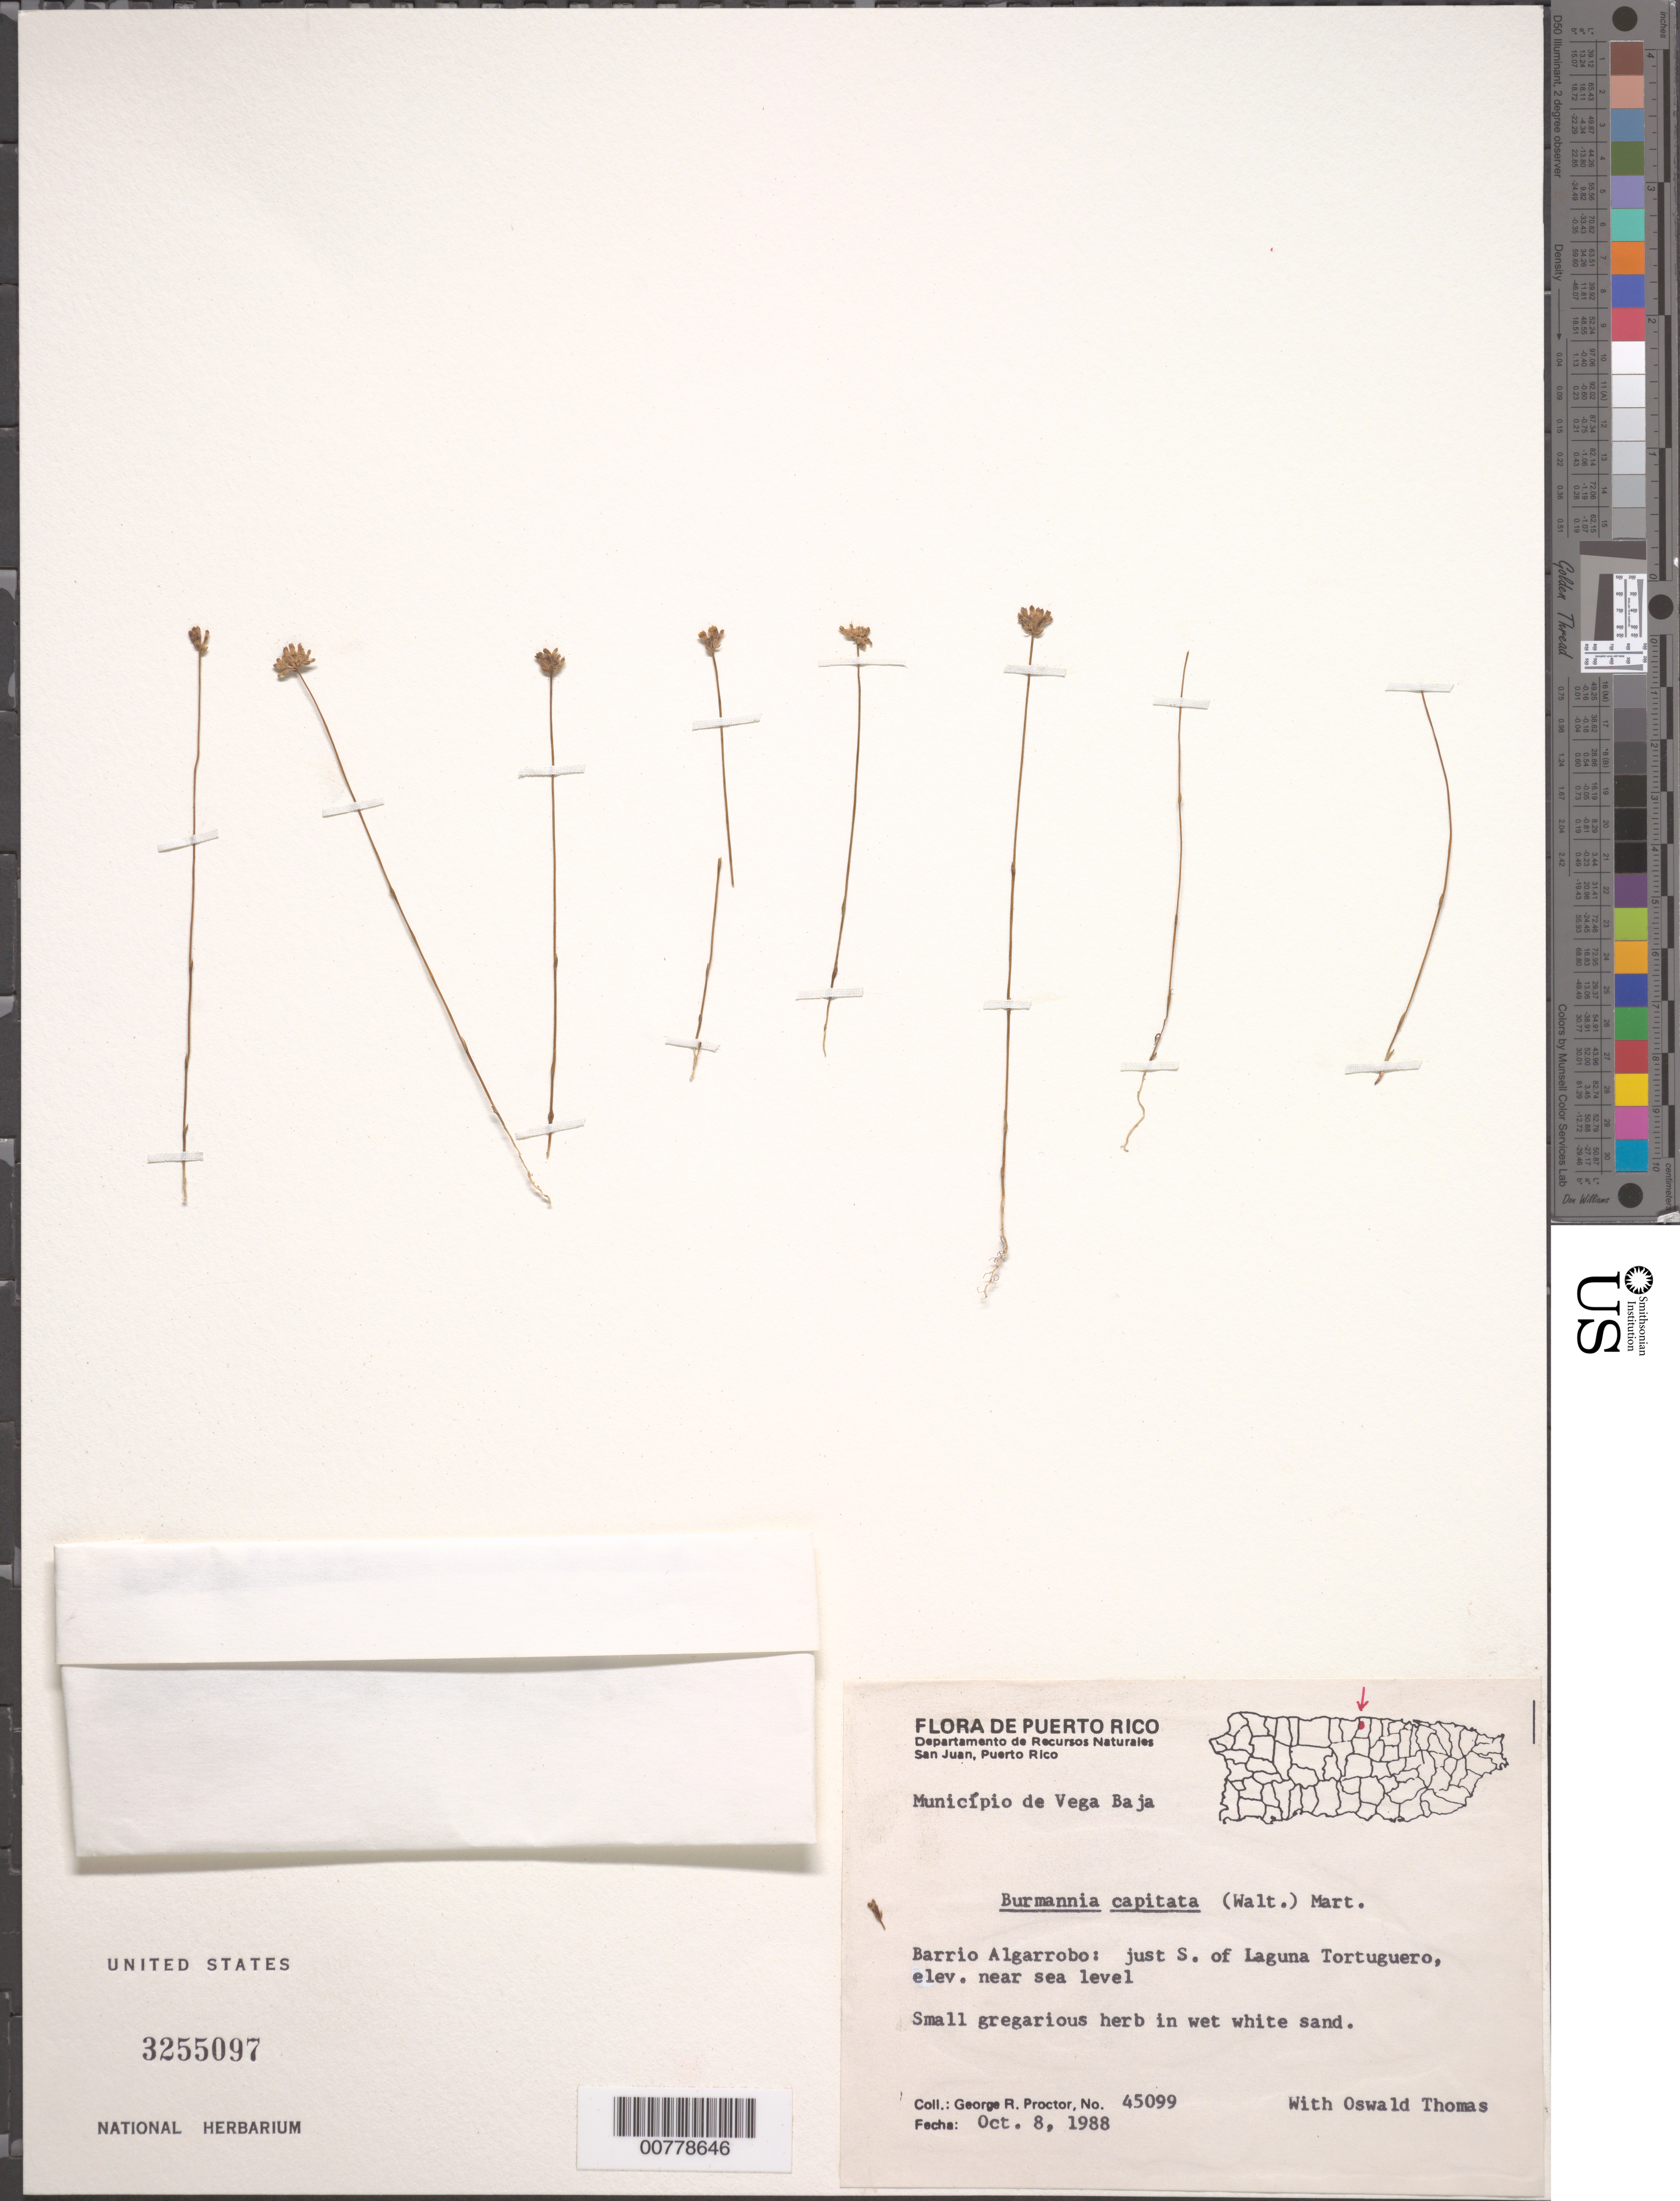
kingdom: Plantae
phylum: Tracheophyta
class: Liliopsida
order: Dioscoreales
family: Burmanniaceae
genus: Burmannia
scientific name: Burmannia capitata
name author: (Walter ex J.F. Gmel.) Mart.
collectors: G. R. Proctor & O. Thomas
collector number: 45099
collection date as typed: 08 Oct 1988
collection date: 1988-10-08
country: Puerto Rico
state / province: Vega Baja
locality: Vega Baja: Barrio Algarrobo, just S of Laguna Tortuguero.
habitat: Wet white sand.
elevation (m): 0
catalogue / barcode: US 3255097